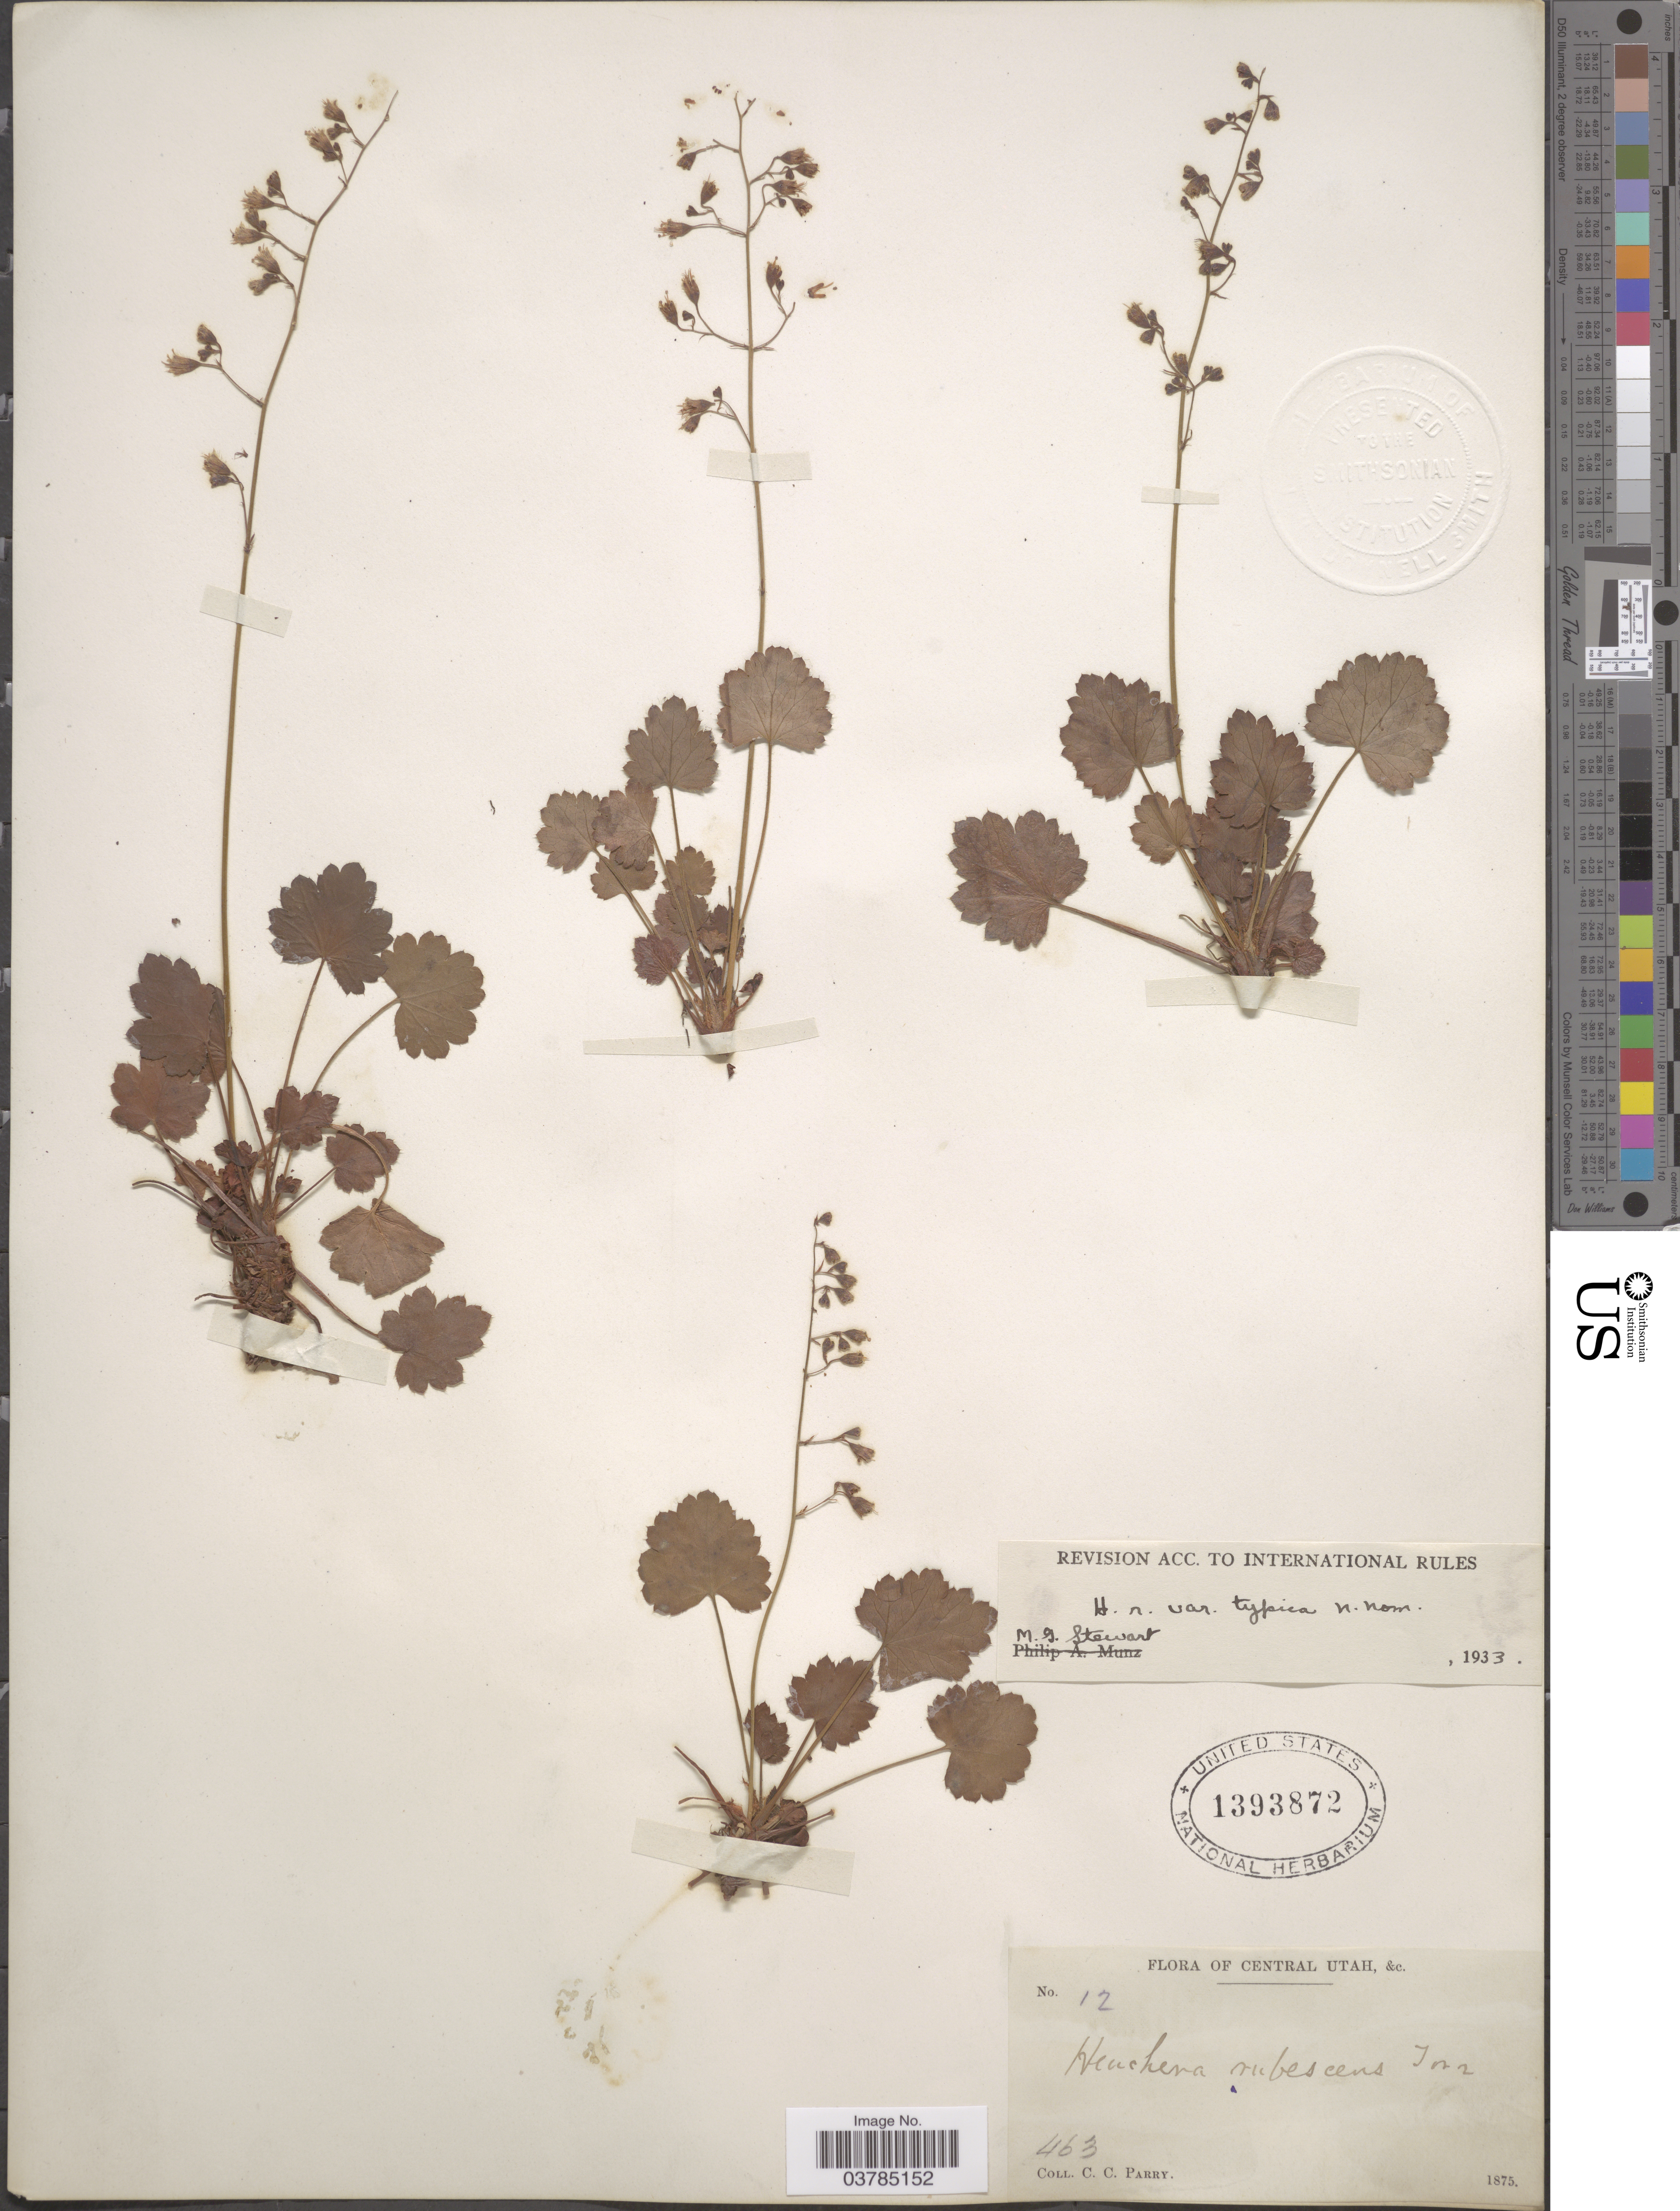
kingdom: Plantae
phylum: Tracheophyta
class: Magnoliopsida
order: Saxifragales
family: Saxifragaceae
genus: Heuchera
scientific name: Heuchera rubescens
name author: Torr.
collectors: C. C. Parry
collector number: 12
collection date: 1875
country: United States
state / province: Utah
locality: Central Utah.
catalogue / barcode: US 1393872